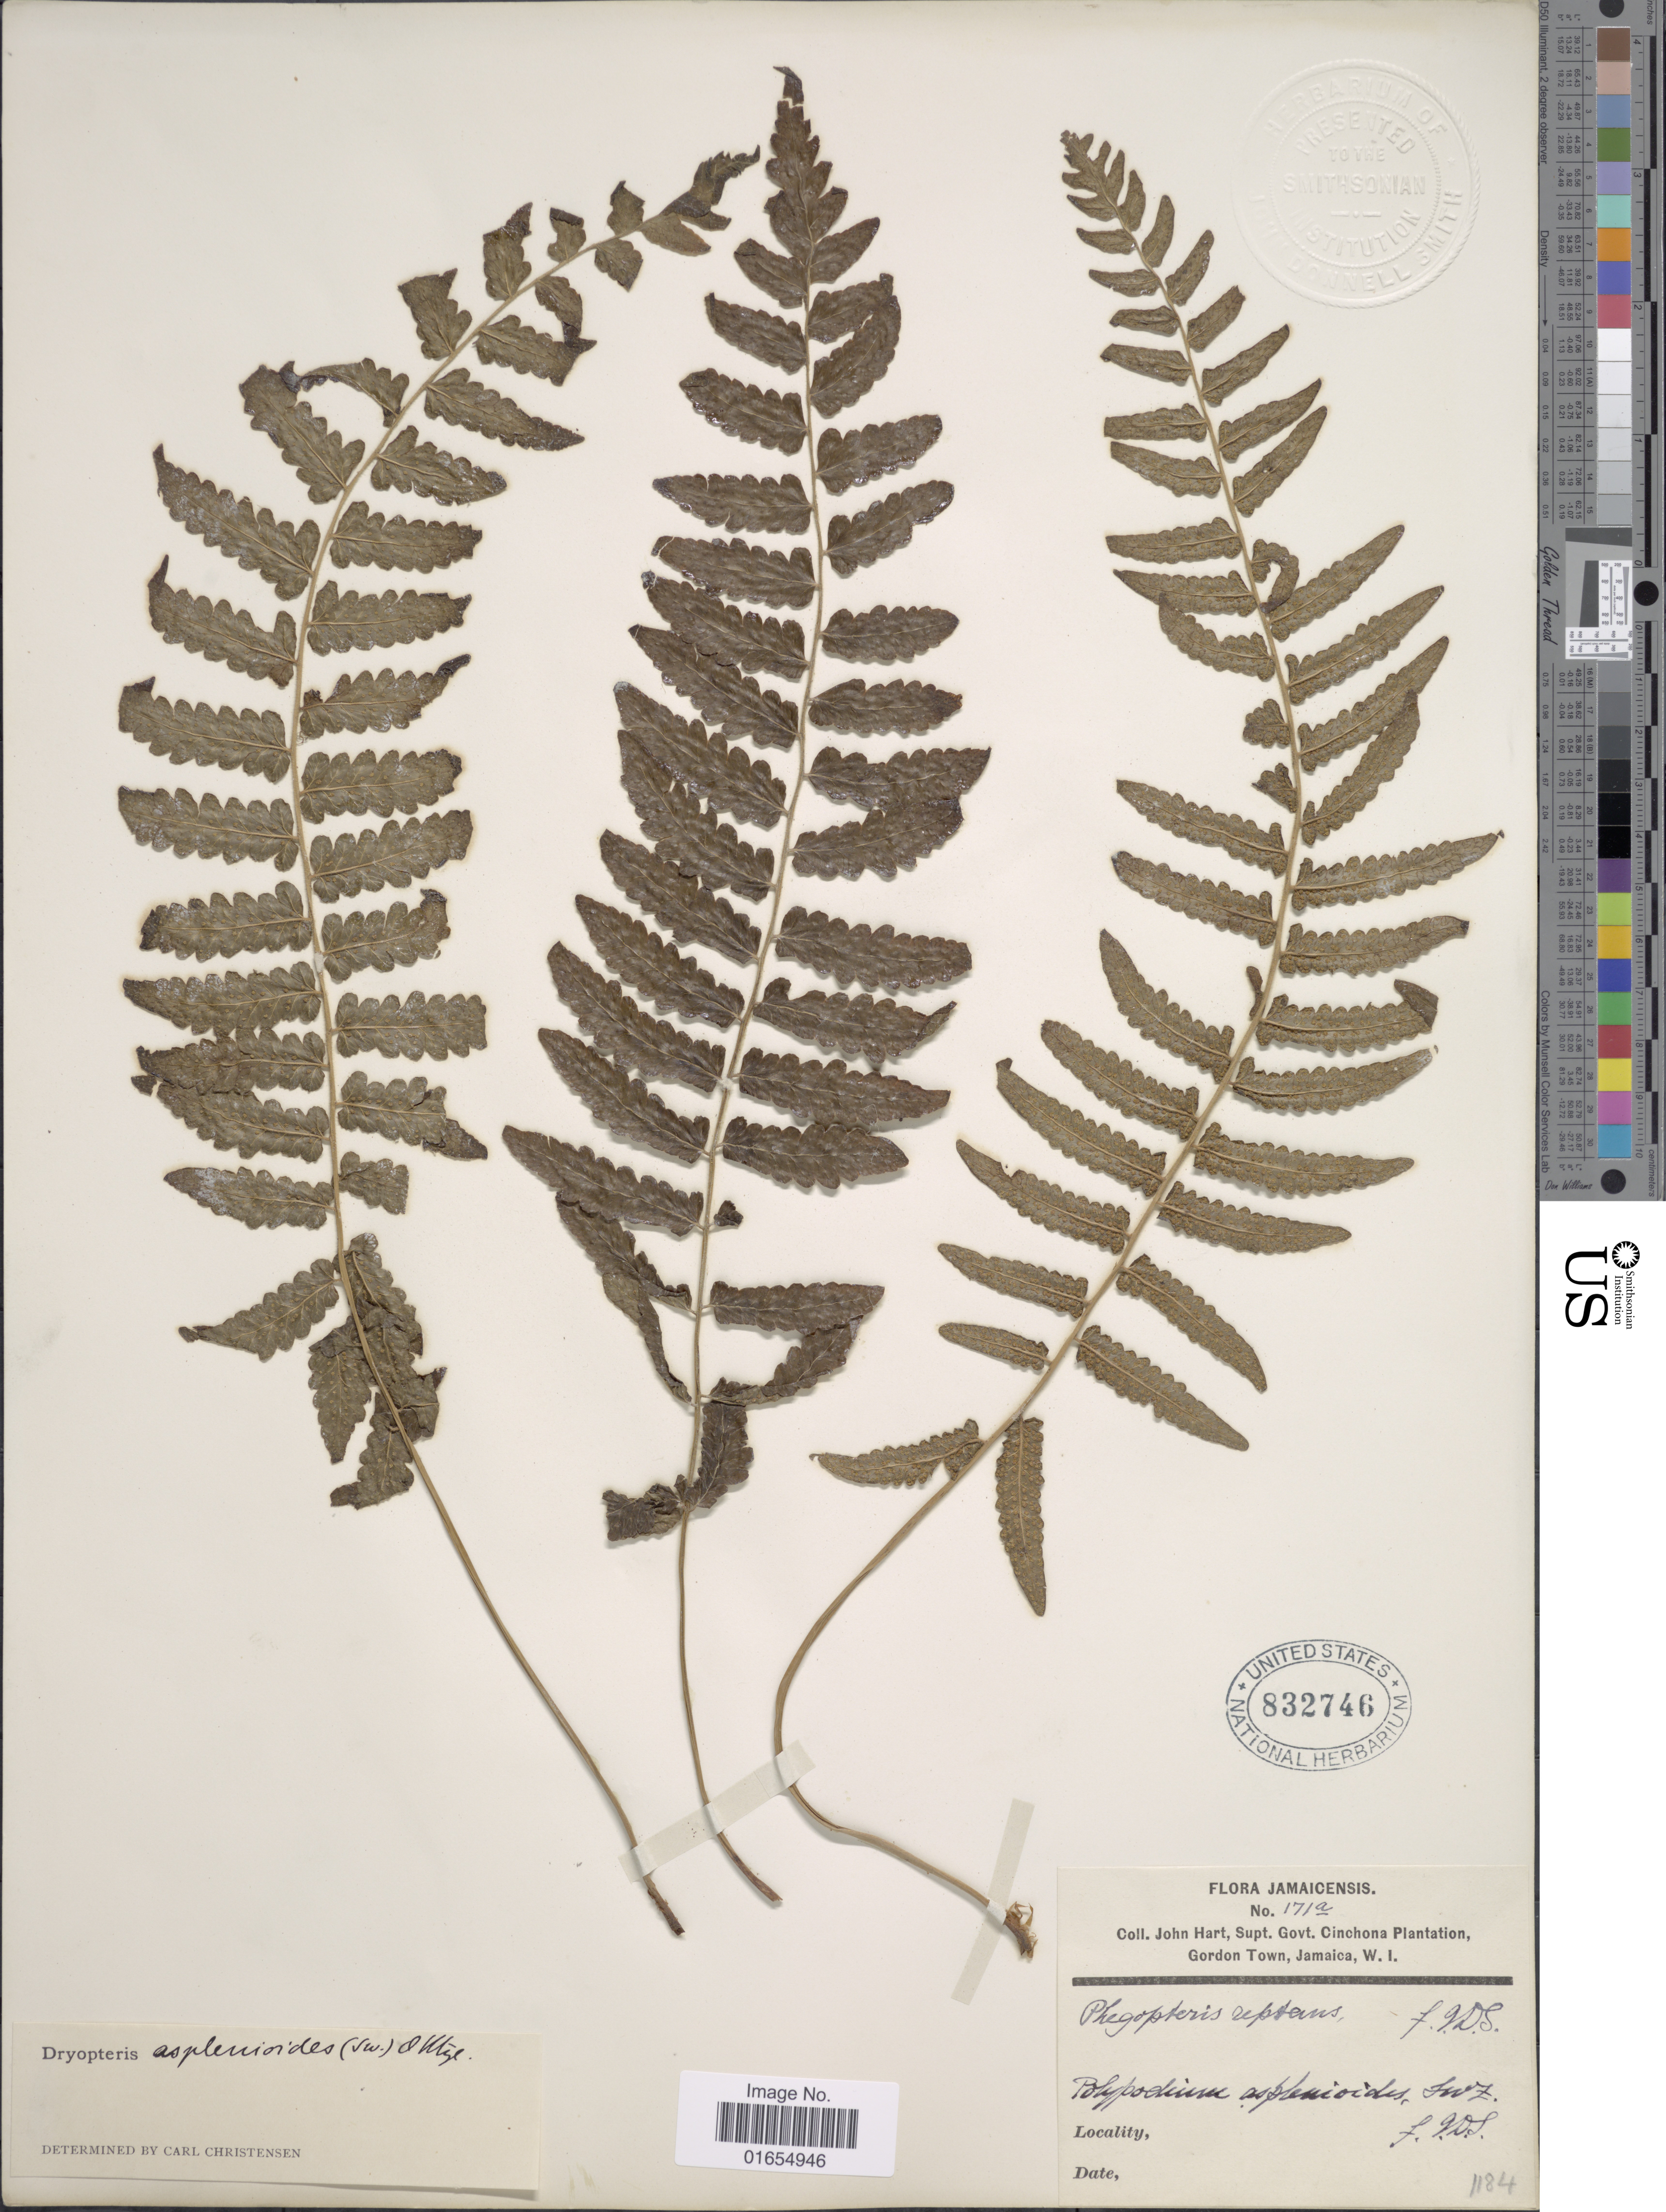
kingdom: Plantae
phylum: Tracheophyta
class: Polypodiopsida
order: Polypodiales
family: Thelypteridaceae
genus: Goniopteris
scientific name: Goniopteris retroflexa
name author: (L.) Pic. Serm.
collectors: J. H. Hart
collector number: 171a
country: Jamaica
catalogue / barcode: US 832746